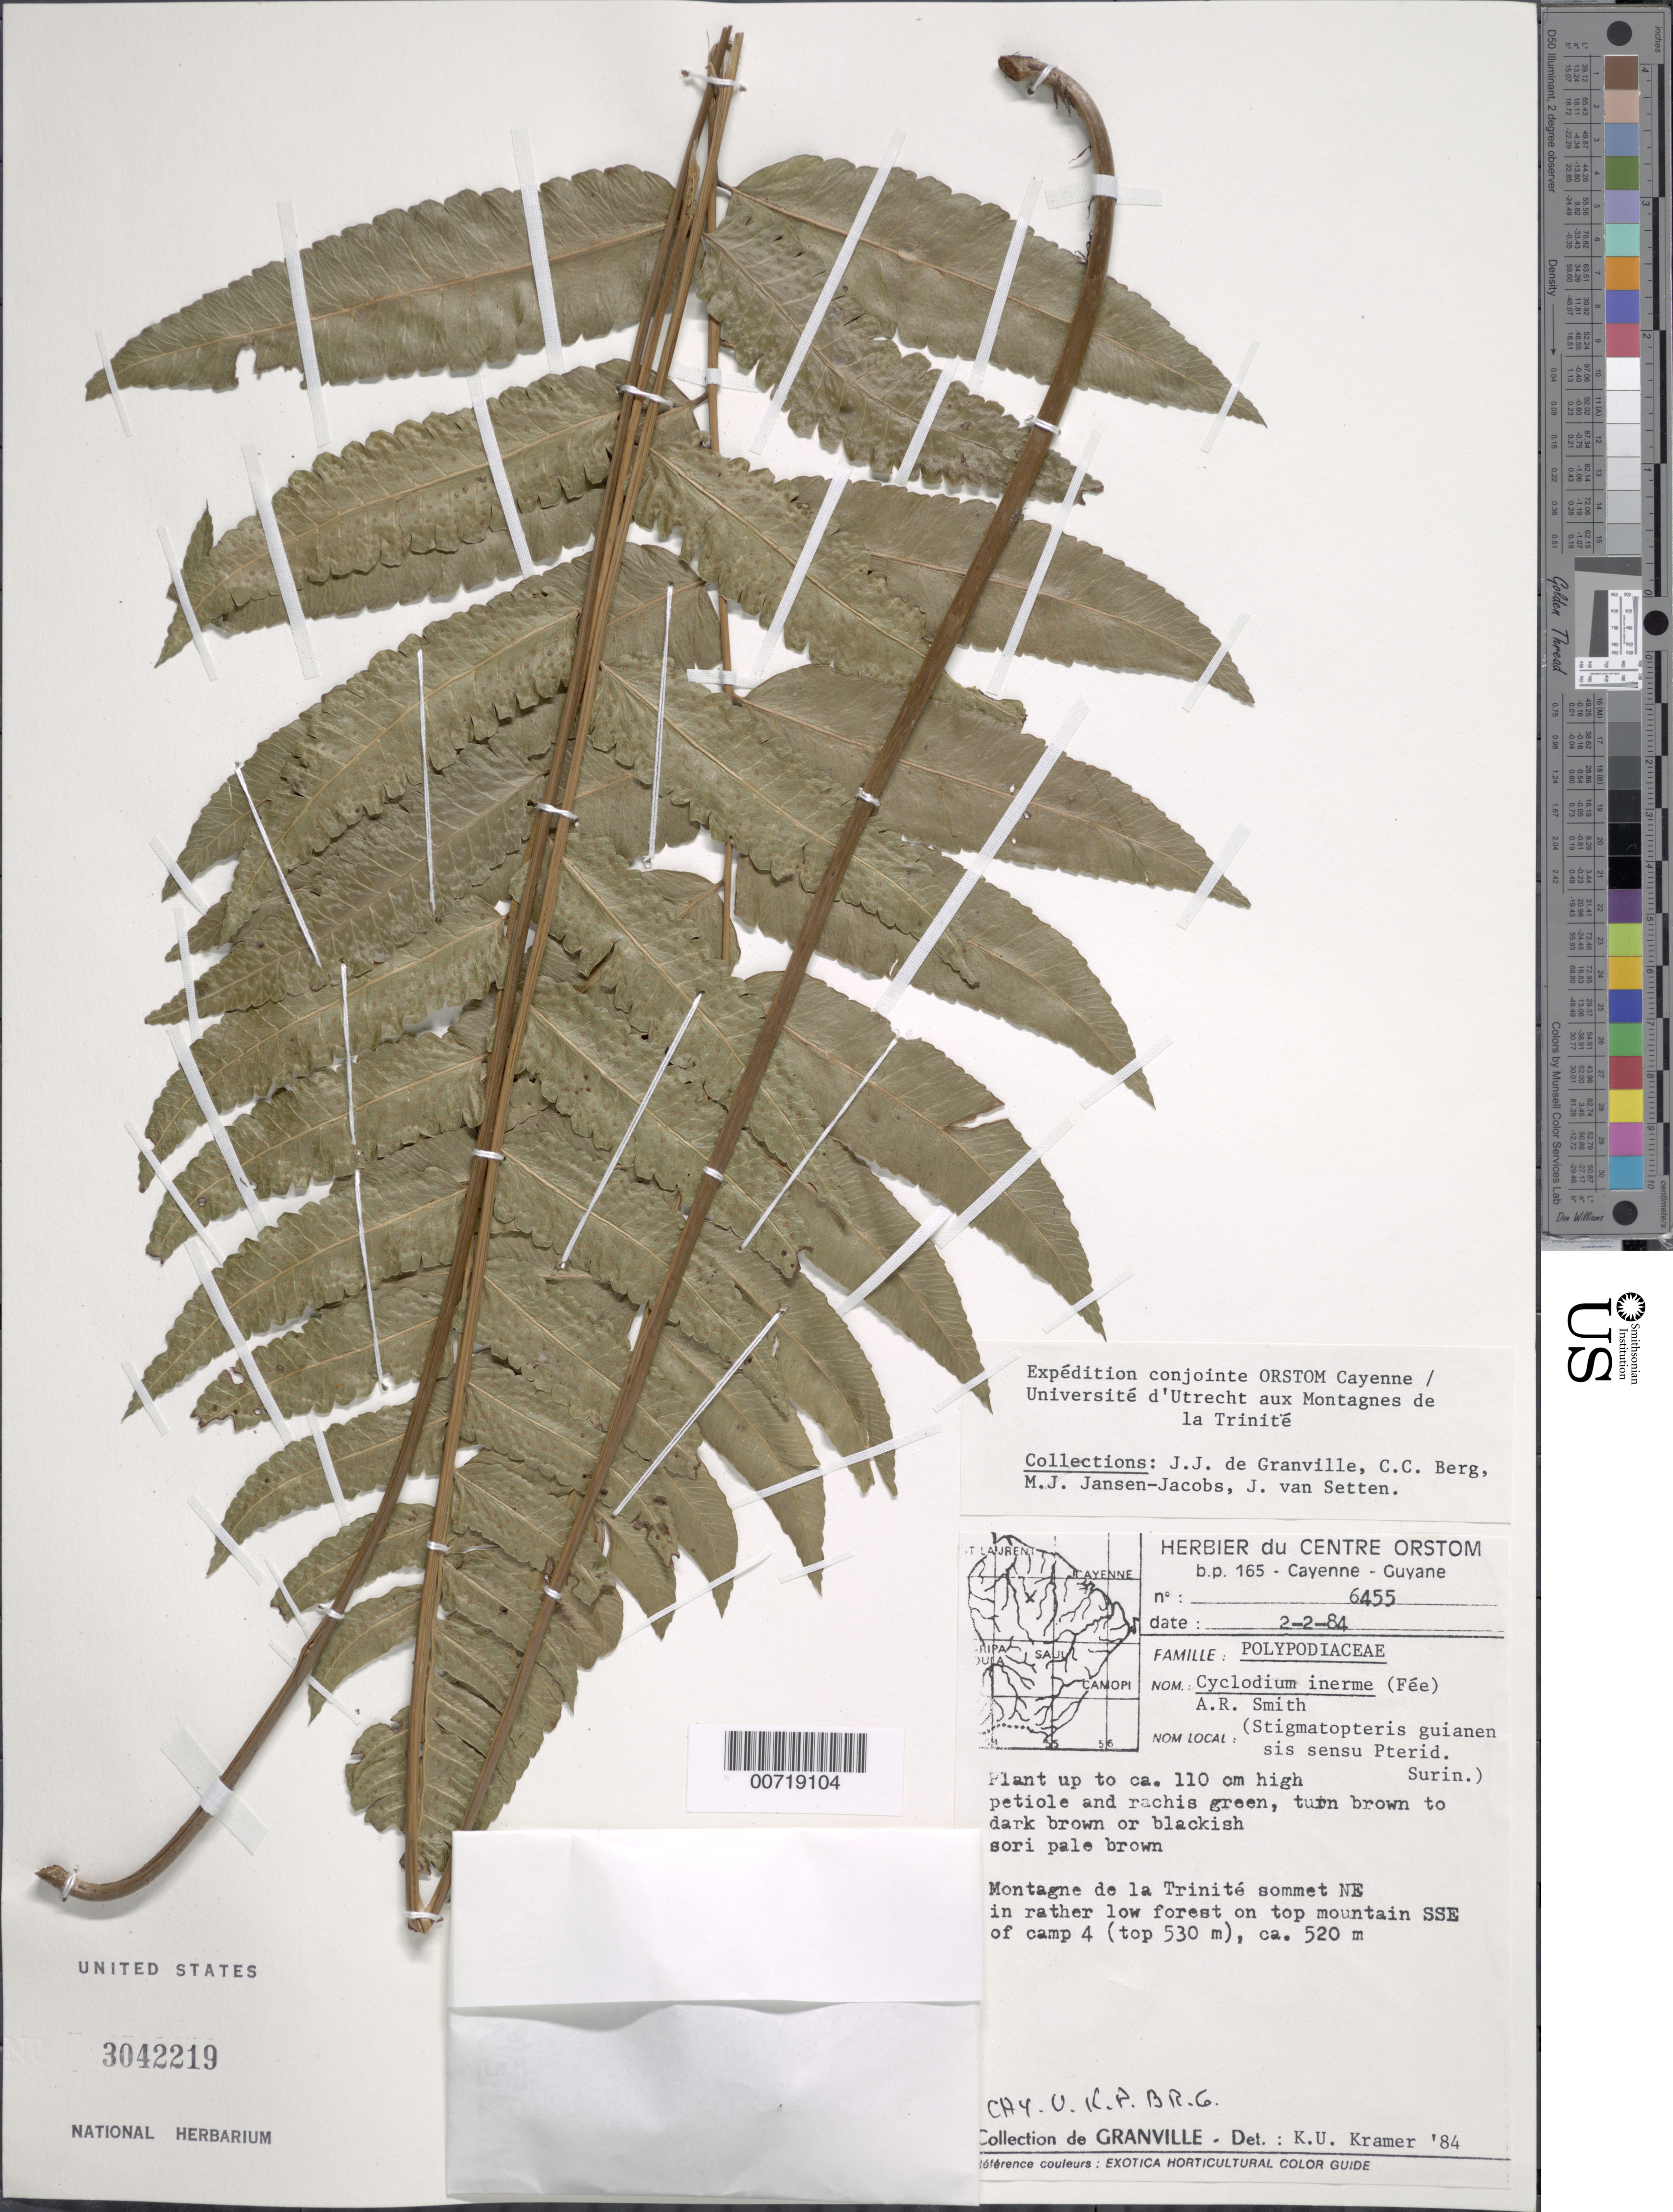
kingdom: Plantae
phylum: Tracheophyta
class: Polypodiopsida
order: Polypodiales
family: Dryopteridaceae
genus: Cyclodium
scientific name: Cyclodium inerme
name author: (Fée) A.R. Sm.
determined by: Smith, Alan R., (UC)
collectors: J.-J. de Granville, C. C. Berg, M. J. Jansen-Jacobs & J. van Setten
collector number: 6455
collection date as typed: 2-Feb-84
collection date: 1984-02-02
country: French Guiana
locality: Montagnes de la Trinité, sommet NE, SSE of camp 4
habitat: Low forest on top of mt.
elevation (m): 520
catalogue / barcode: US 3042219